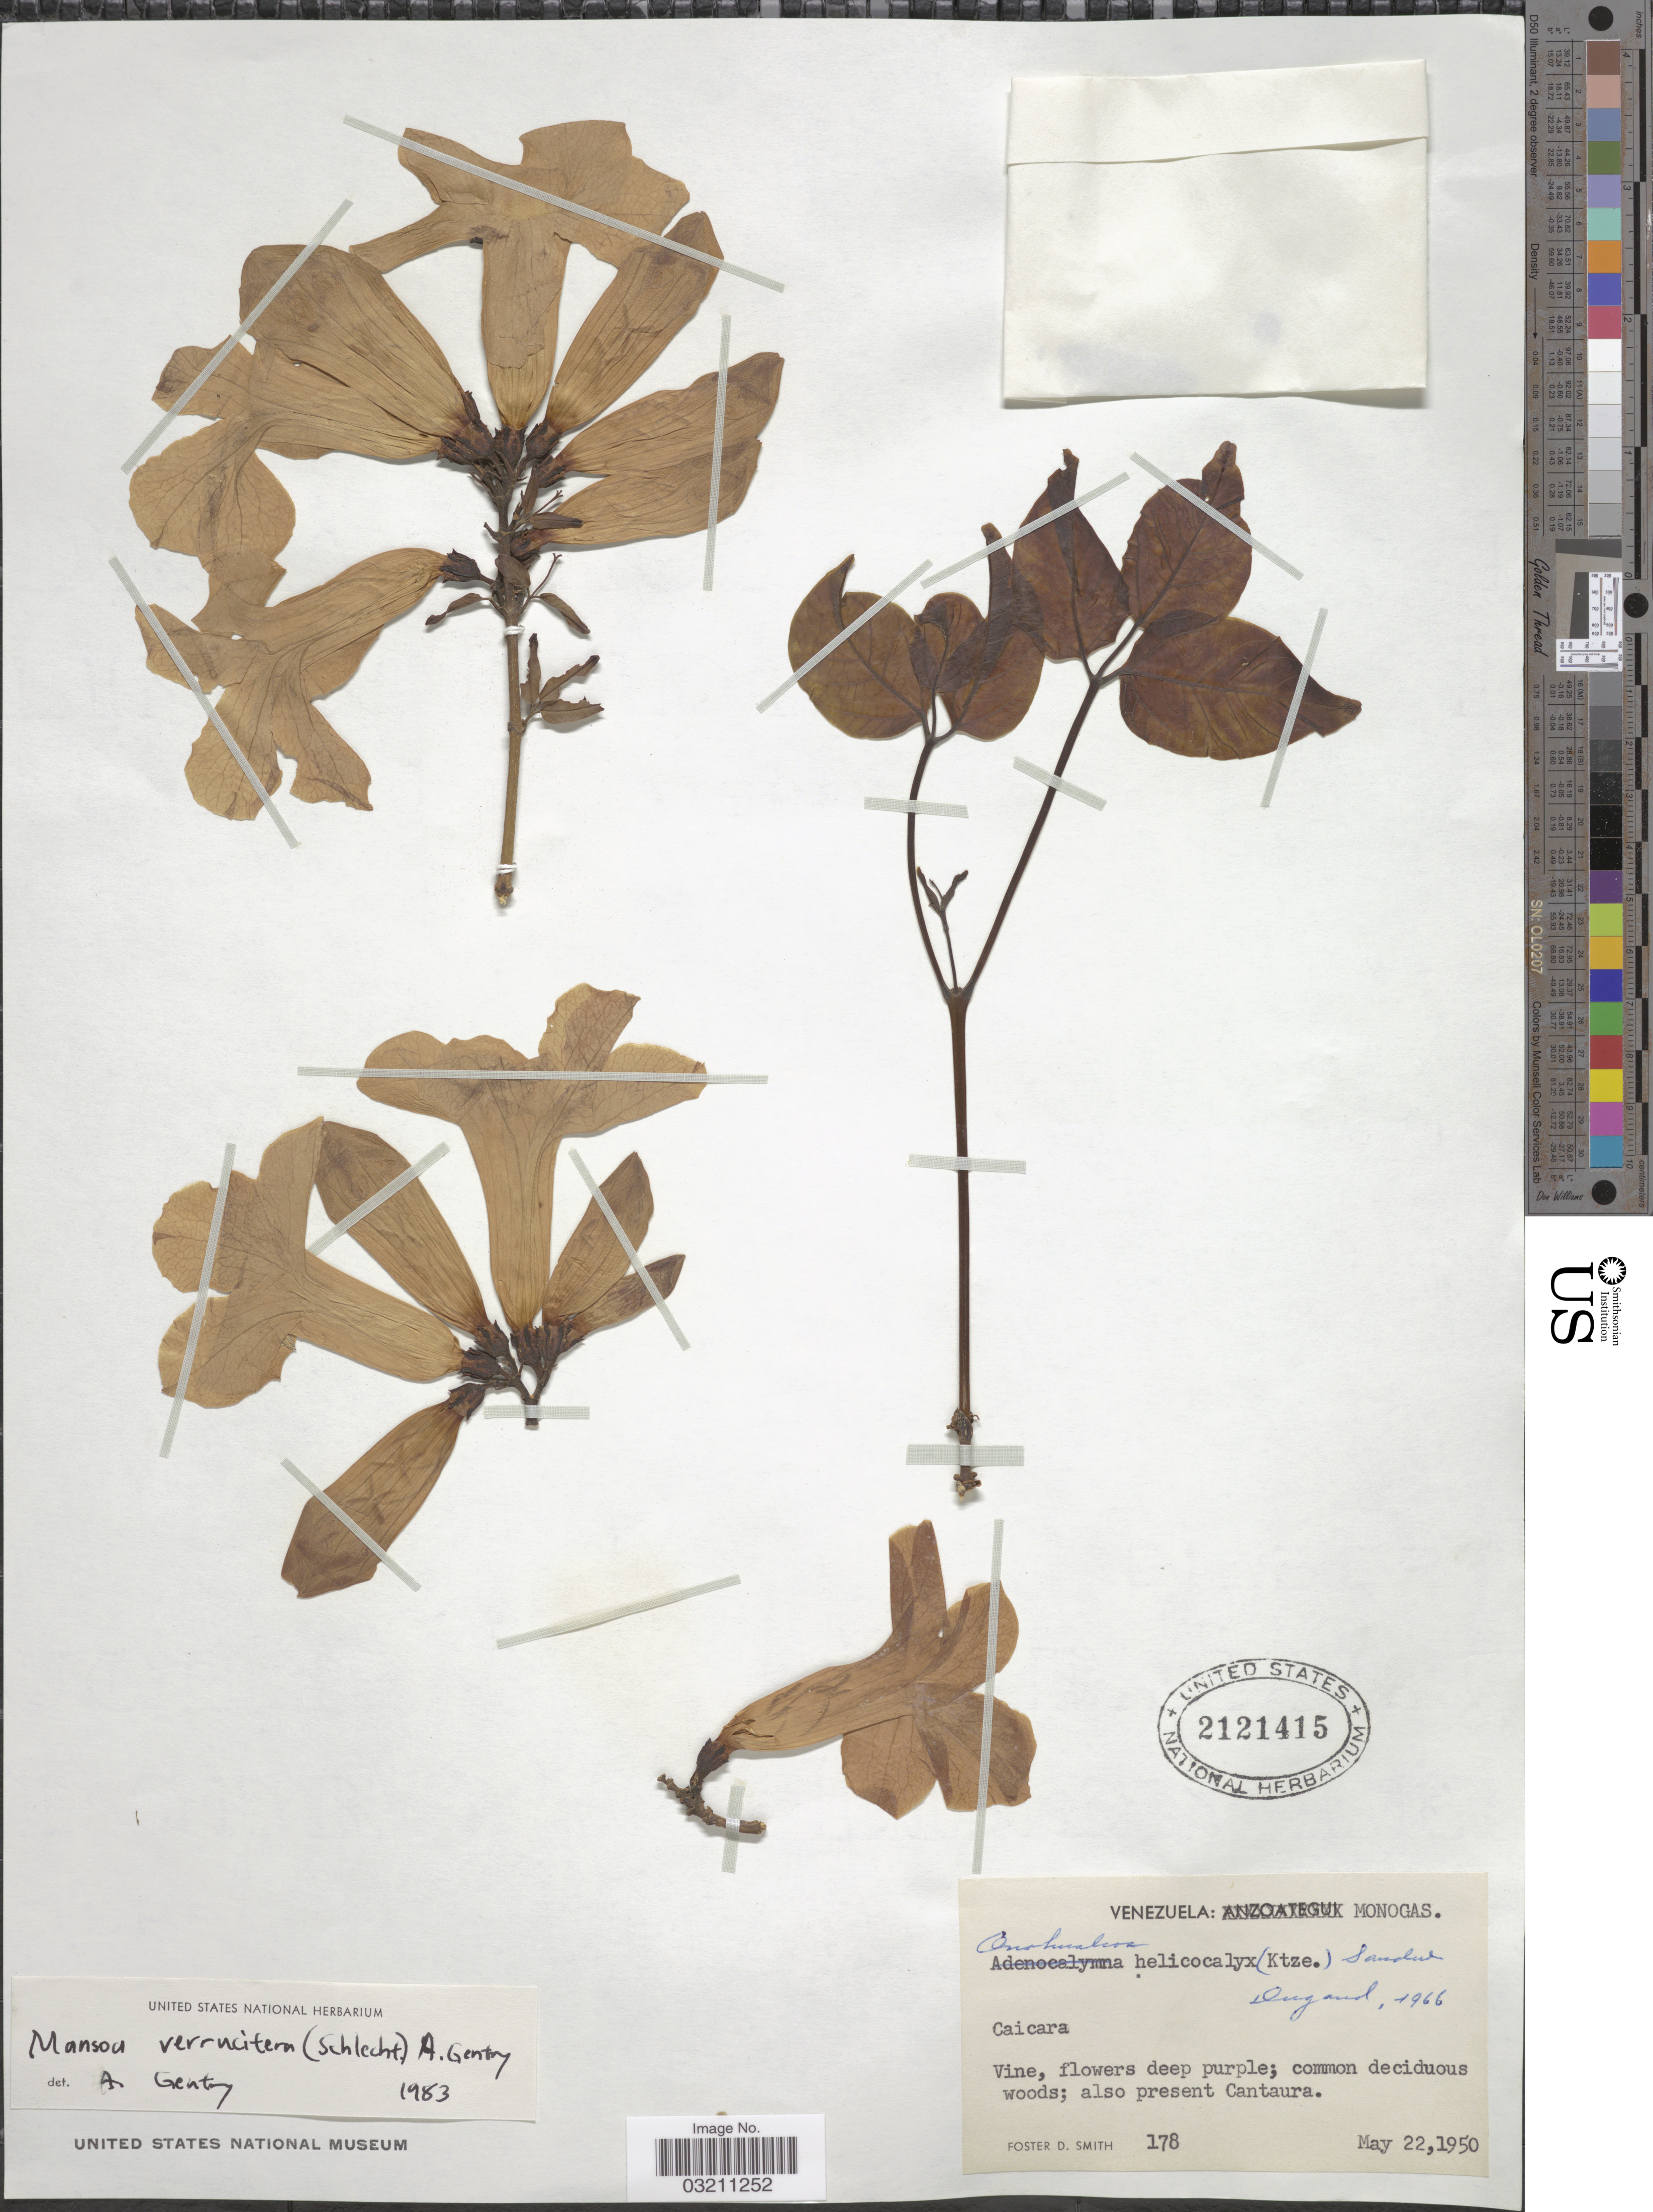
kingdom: Plantae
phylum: Tracheophyta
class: Magnoliopsida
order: Lamiales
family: Bignoniaceae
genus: Mansoa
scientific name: Mansoa verrucifera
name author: (Schltdl.) A.H. Gentry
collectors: F. Smith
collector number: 178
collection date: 1950-05-22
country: Venezuela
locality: Monogas. Caicara.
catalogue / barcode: US 2121415